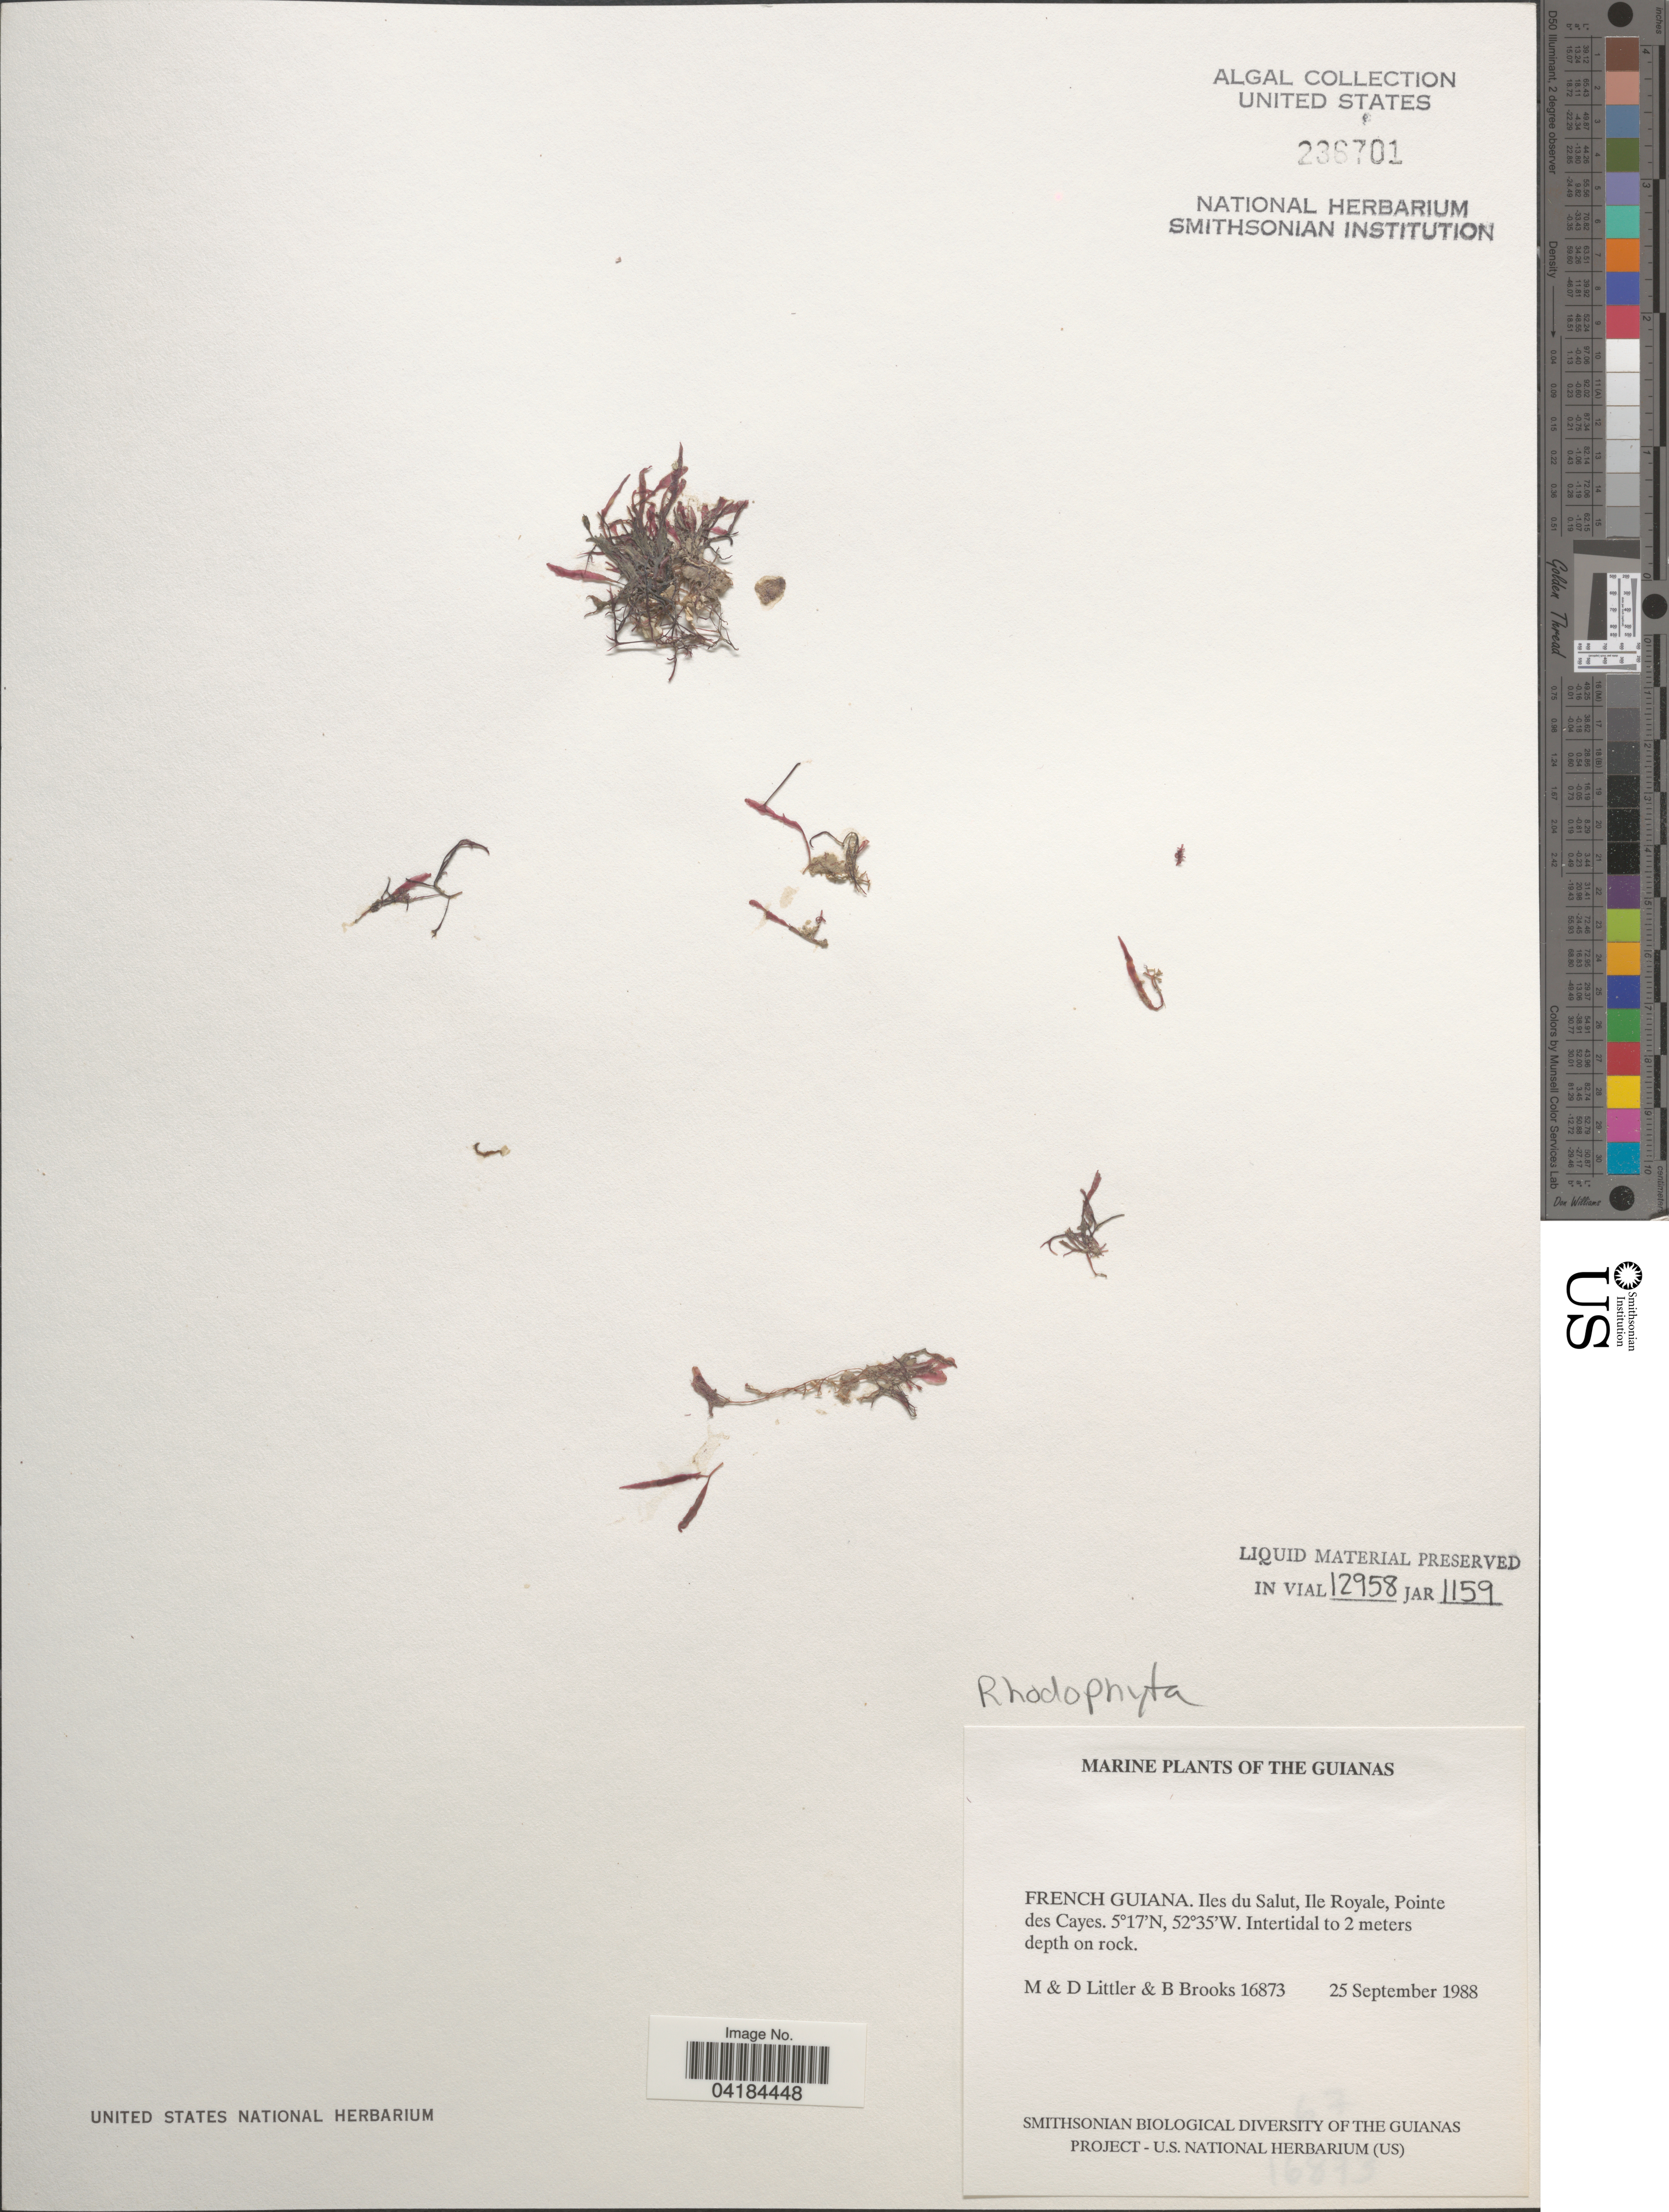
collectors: M. Littler, D. S. Littler & B. Brooks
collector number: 16873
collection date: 1988-09-25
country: French Guiana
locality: The Guianas. Iles du Salut, Ile Royale, Pointe des Cayes.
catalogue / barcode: US 236701